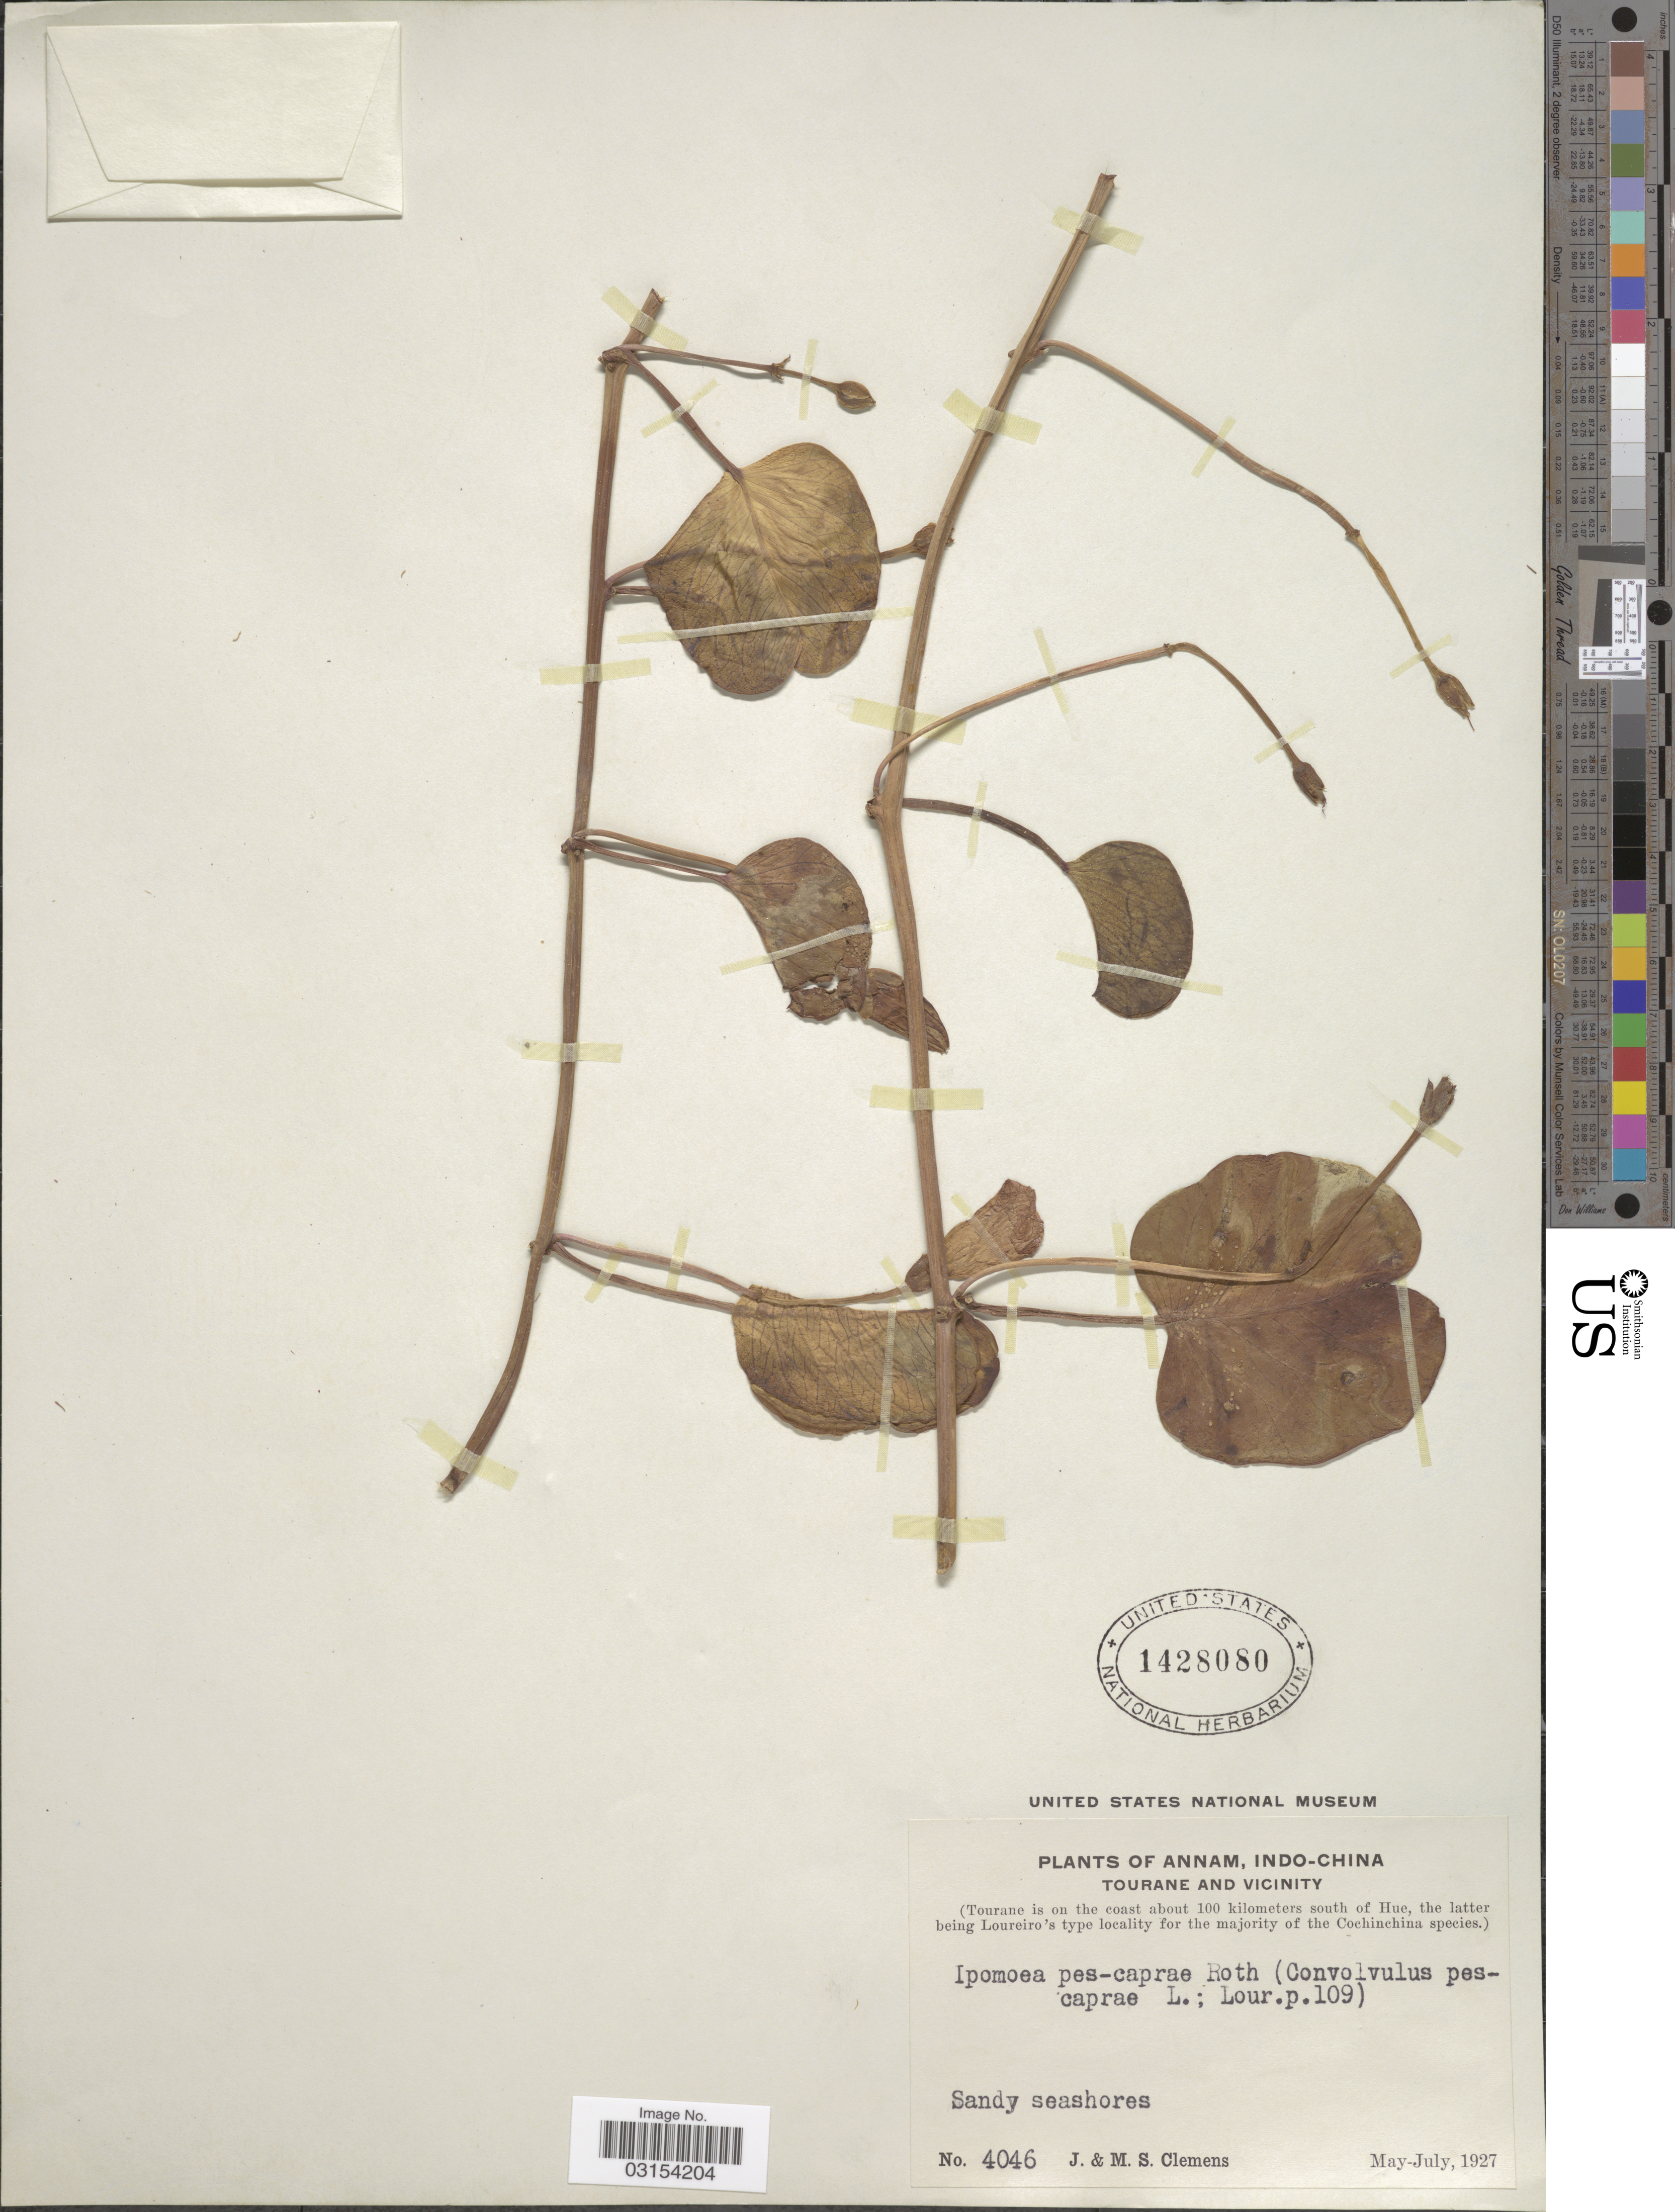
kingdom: Plantae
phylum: Tracheophyta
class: Magnoliopsida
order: Solanales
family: Convolvulaceae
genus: Ipomoea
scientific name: Ipomoea pes-caprae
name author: (L.) R. Br.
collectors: J. Clemens & M. S. Clemens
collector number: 4046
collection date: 1927-05/1927-07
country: Vietnam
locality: Annam, Indo-China, Tourane and Vicinity, Sandy seashores (Tourane is on the coast about 100 kilometers south of Hue).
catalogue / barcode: US 1428080